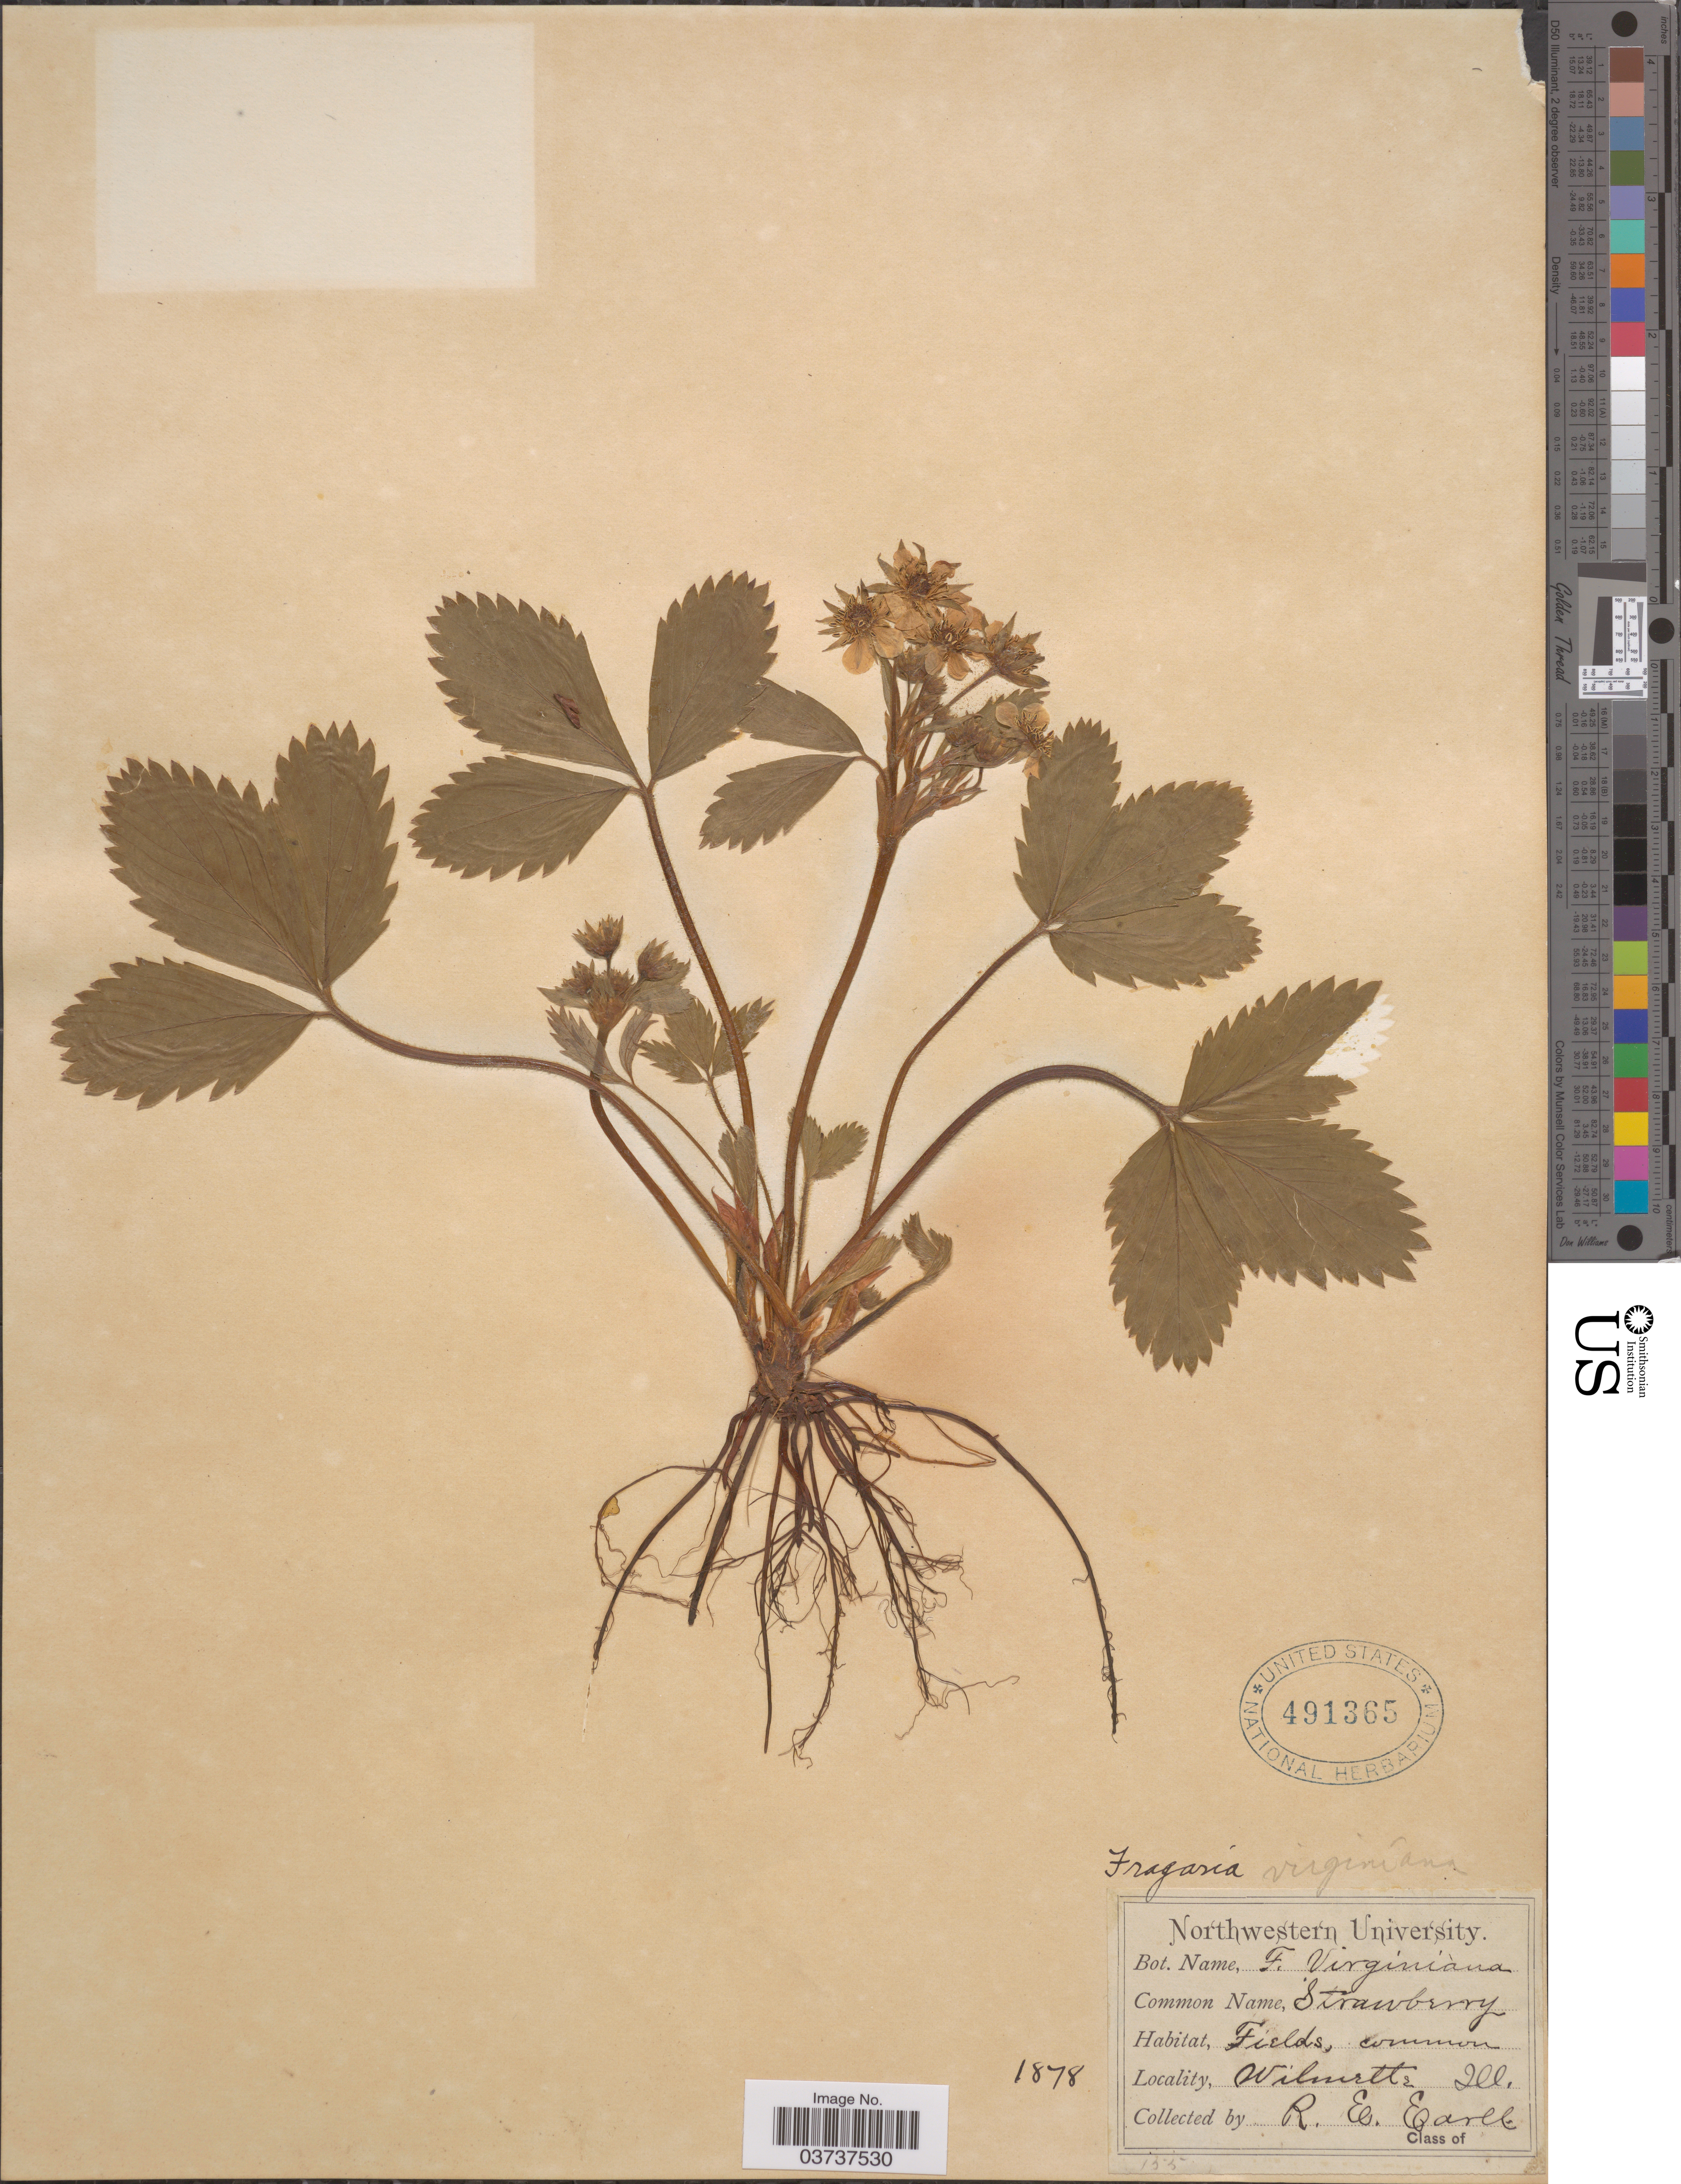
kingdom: Plantae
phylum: Tracheophyta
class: Magnoliopsida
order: Rosales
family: Rosaceae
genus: Fragaria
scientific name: Fragaria virginiana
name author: Mill.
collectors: R. Earle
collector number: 155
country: United States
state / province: Illinois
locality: Wilmette.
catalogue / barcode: US 491365